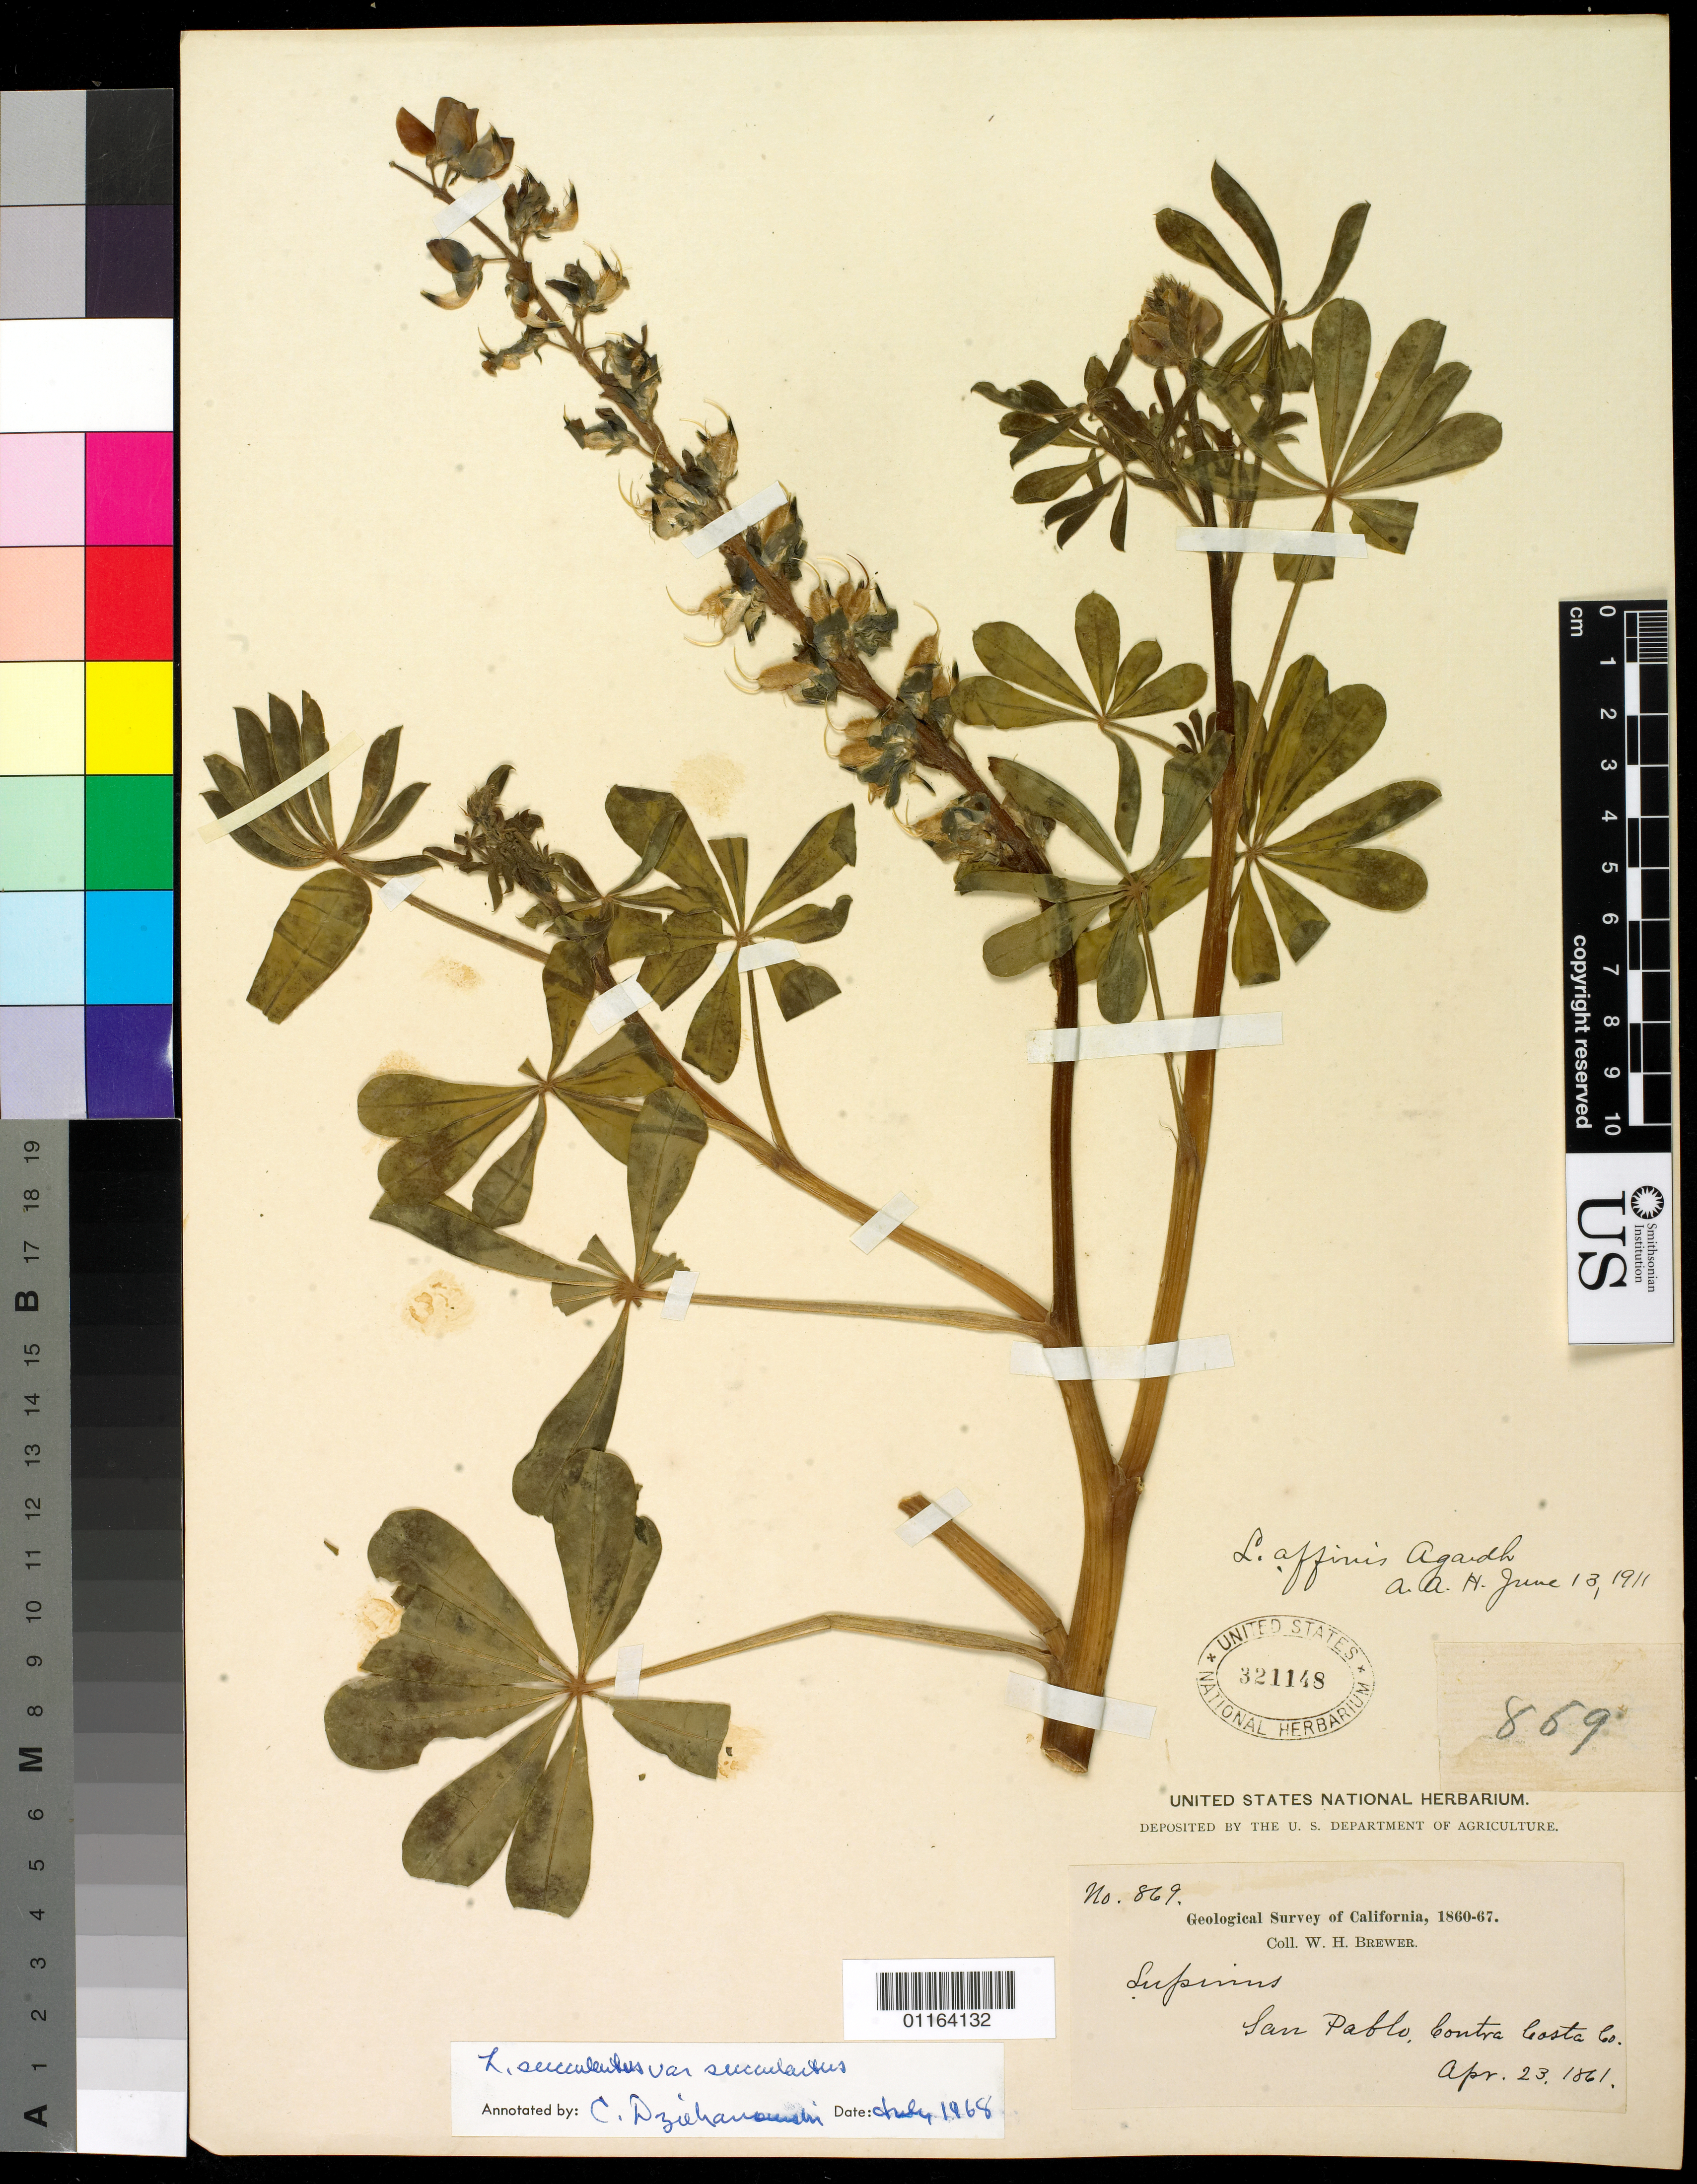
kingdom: Plantae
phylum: Tracheophyta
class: Magnoliopsida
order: Fabales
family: Fabaceae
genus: Lupinus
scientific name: Lupinus succulentus var. succulentus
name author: Douglas ex K. Koch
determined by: Dziekanowski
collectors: W. H. Brewer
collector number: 869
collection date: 1861-04-23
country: United States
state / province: California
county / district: Contra Costa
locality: San Pablo.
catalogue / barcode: US 321148